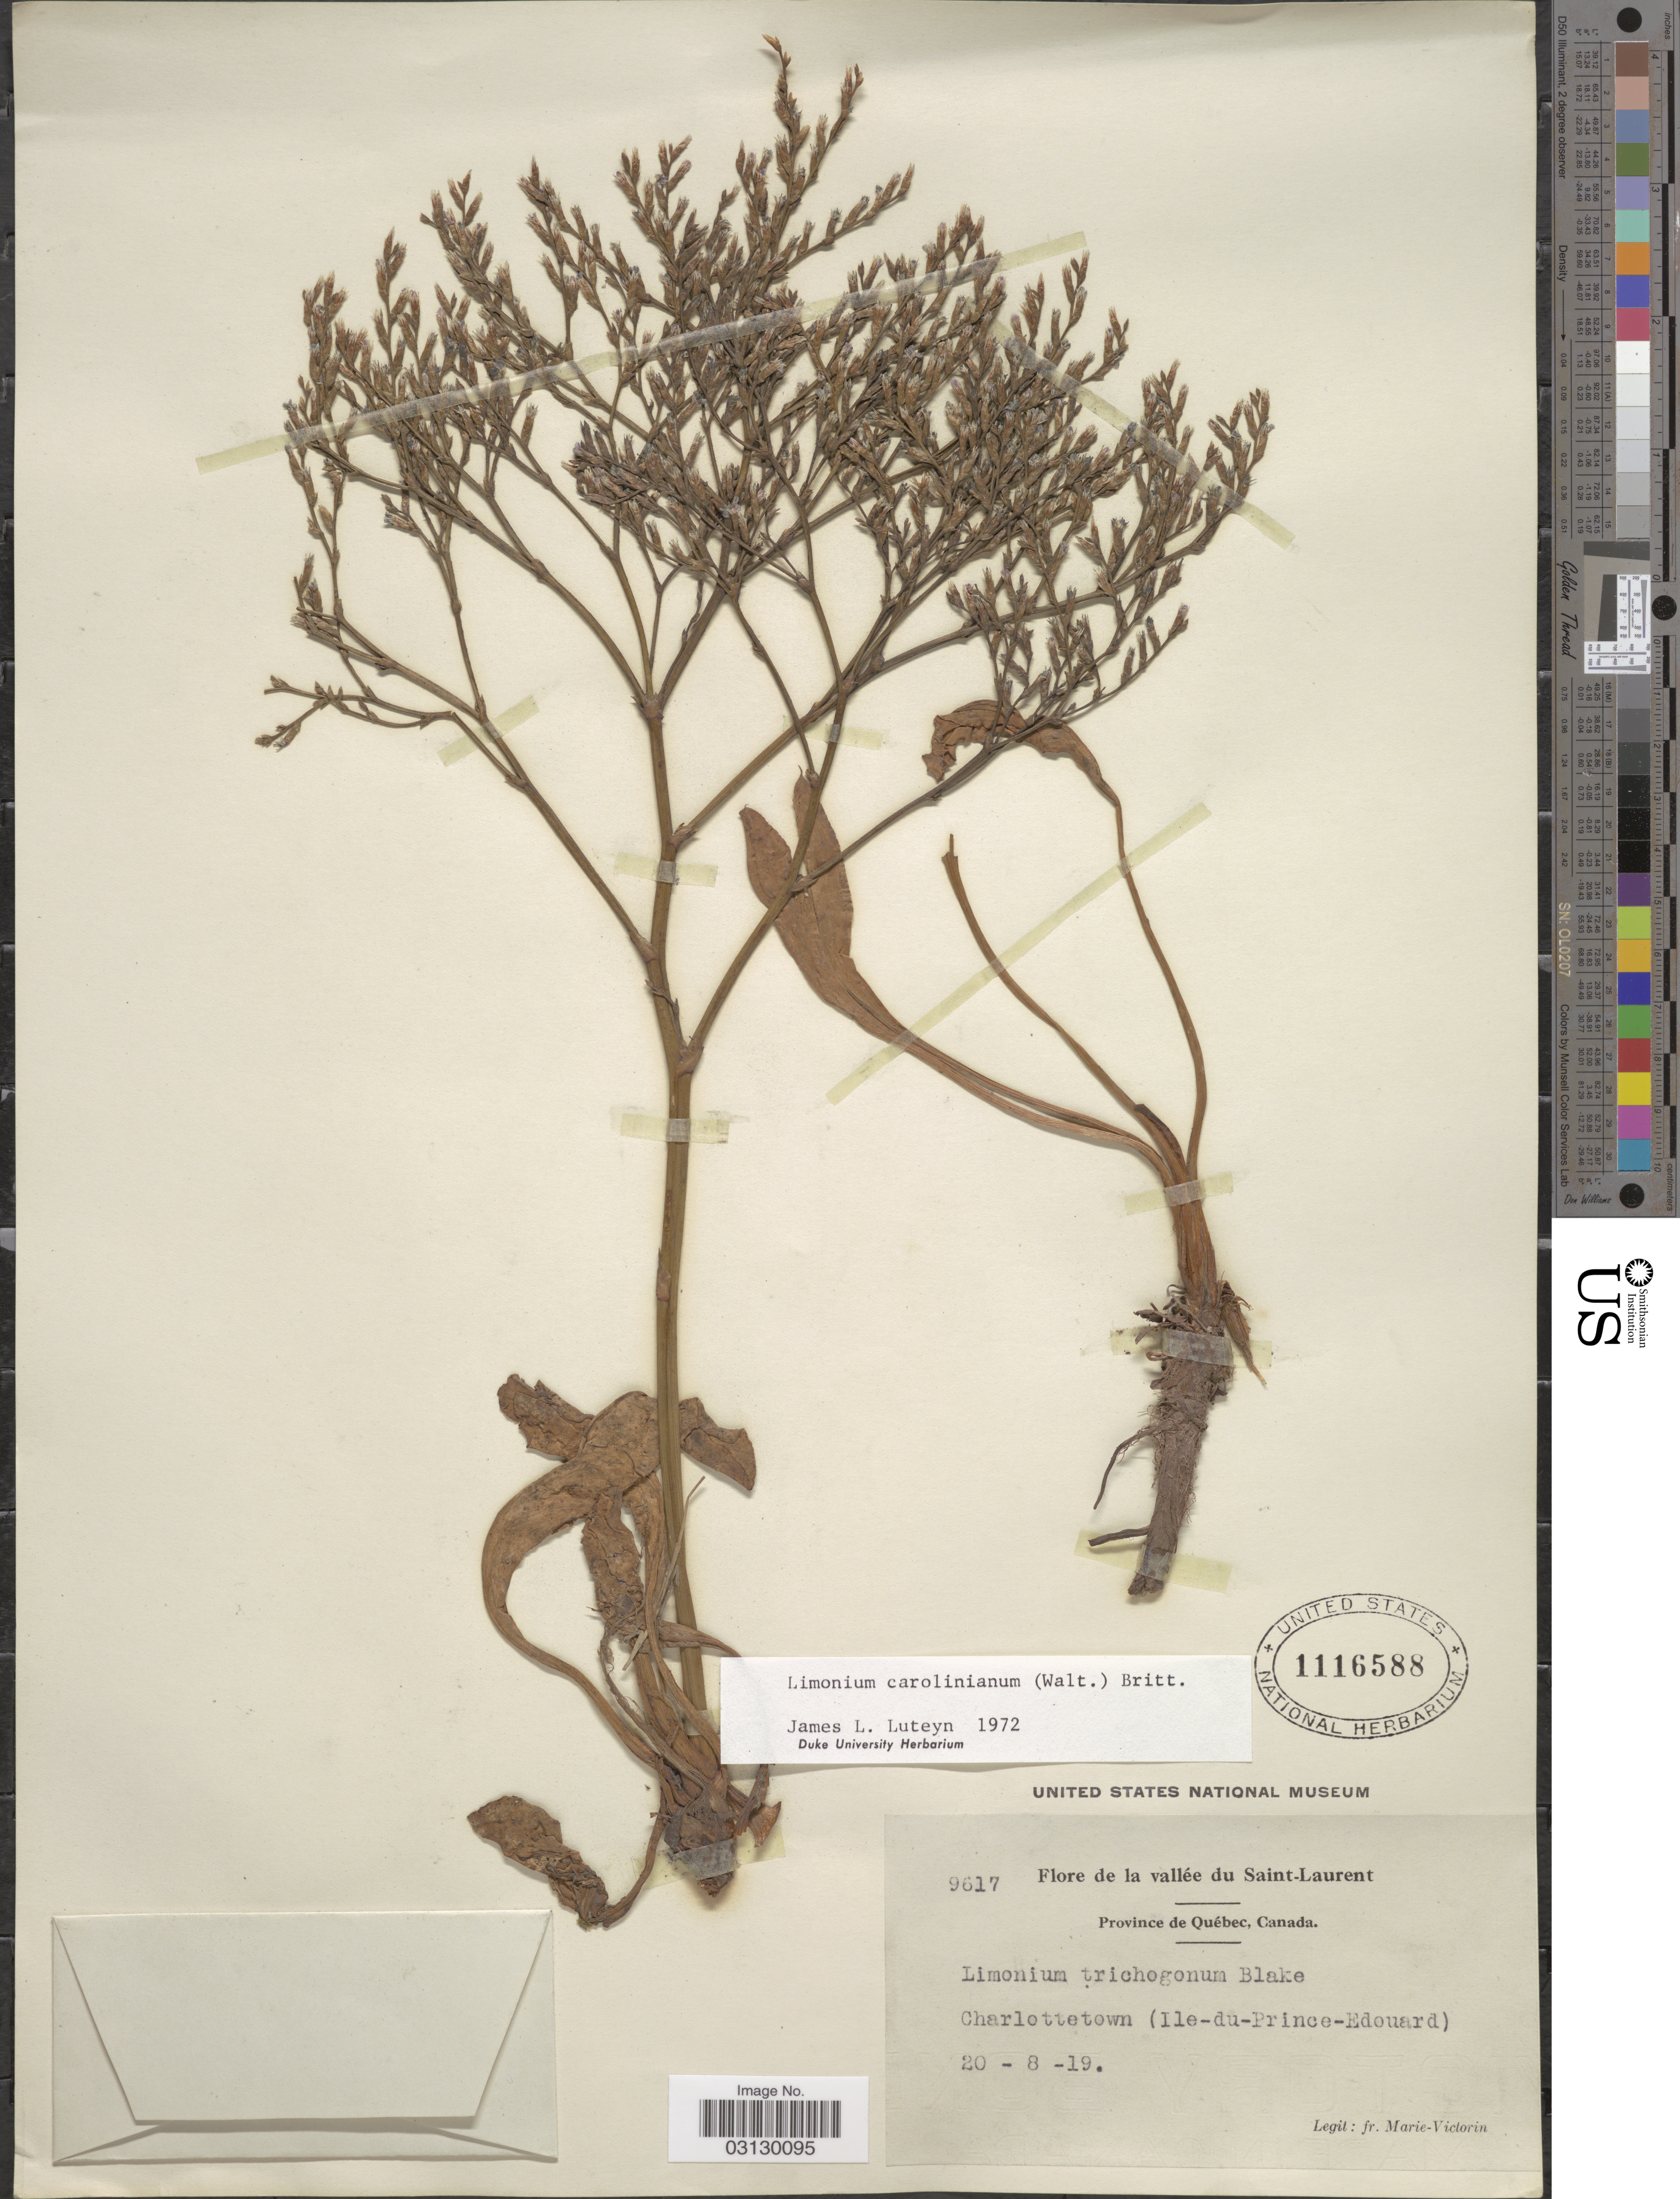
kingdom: Plantae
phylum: Tracheophyta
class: Magnoliopsida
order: Caryophyllales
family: Plumbaginaceae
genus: Limonium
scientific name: Limonium carolinianum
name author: (Walter) Britton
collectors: F. Marie-Victorin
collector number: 9617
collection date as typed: Transcribed d/m/y: 20/8/19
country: Canada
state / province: Quebec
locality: Province de Québec. La vallée du Saint-Laurent. Charlottetown (Ile-du-Prince-Edouard).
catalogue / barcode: US 1116588